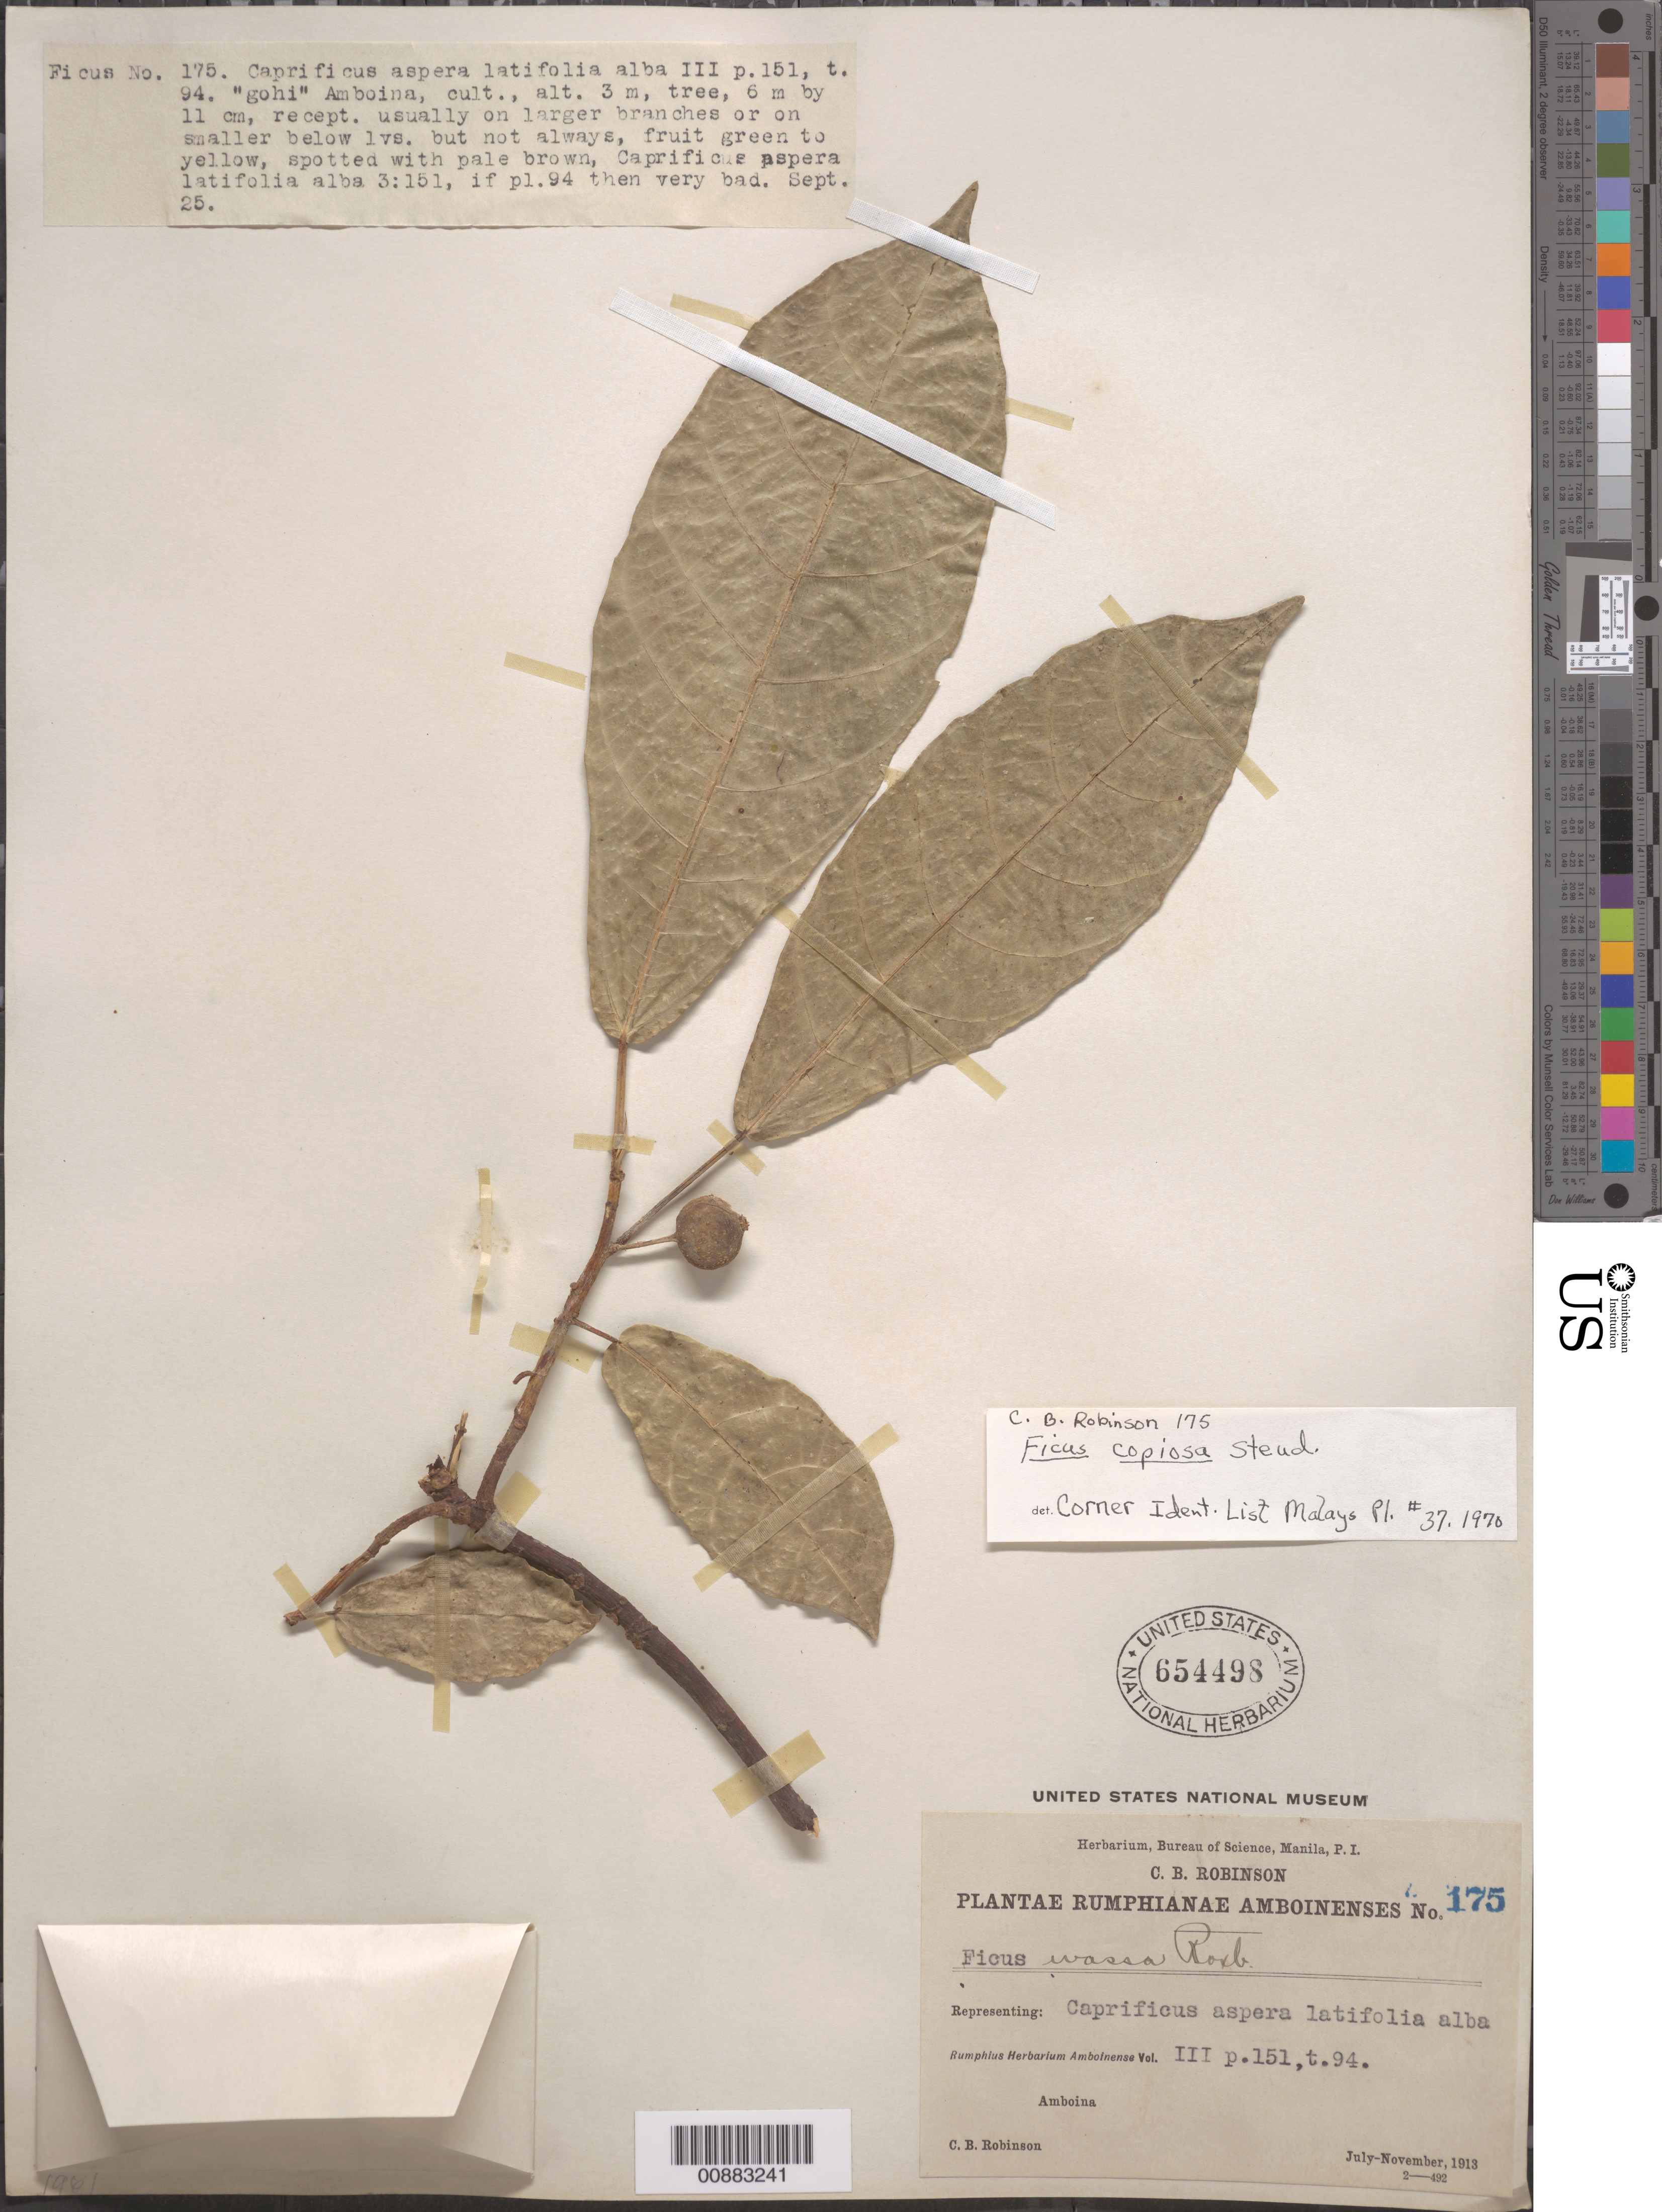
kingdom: Plantae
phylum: Tracheophyta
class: Magnoliopsida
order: Rosales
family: Moraceae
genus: Ficus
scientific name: Ficus copiosa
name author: Steud.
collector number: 175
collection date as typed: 25 Sep 1913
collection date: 1913-09-25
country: Indonesia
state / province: Maluku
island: Amboina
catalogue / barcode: US 654498